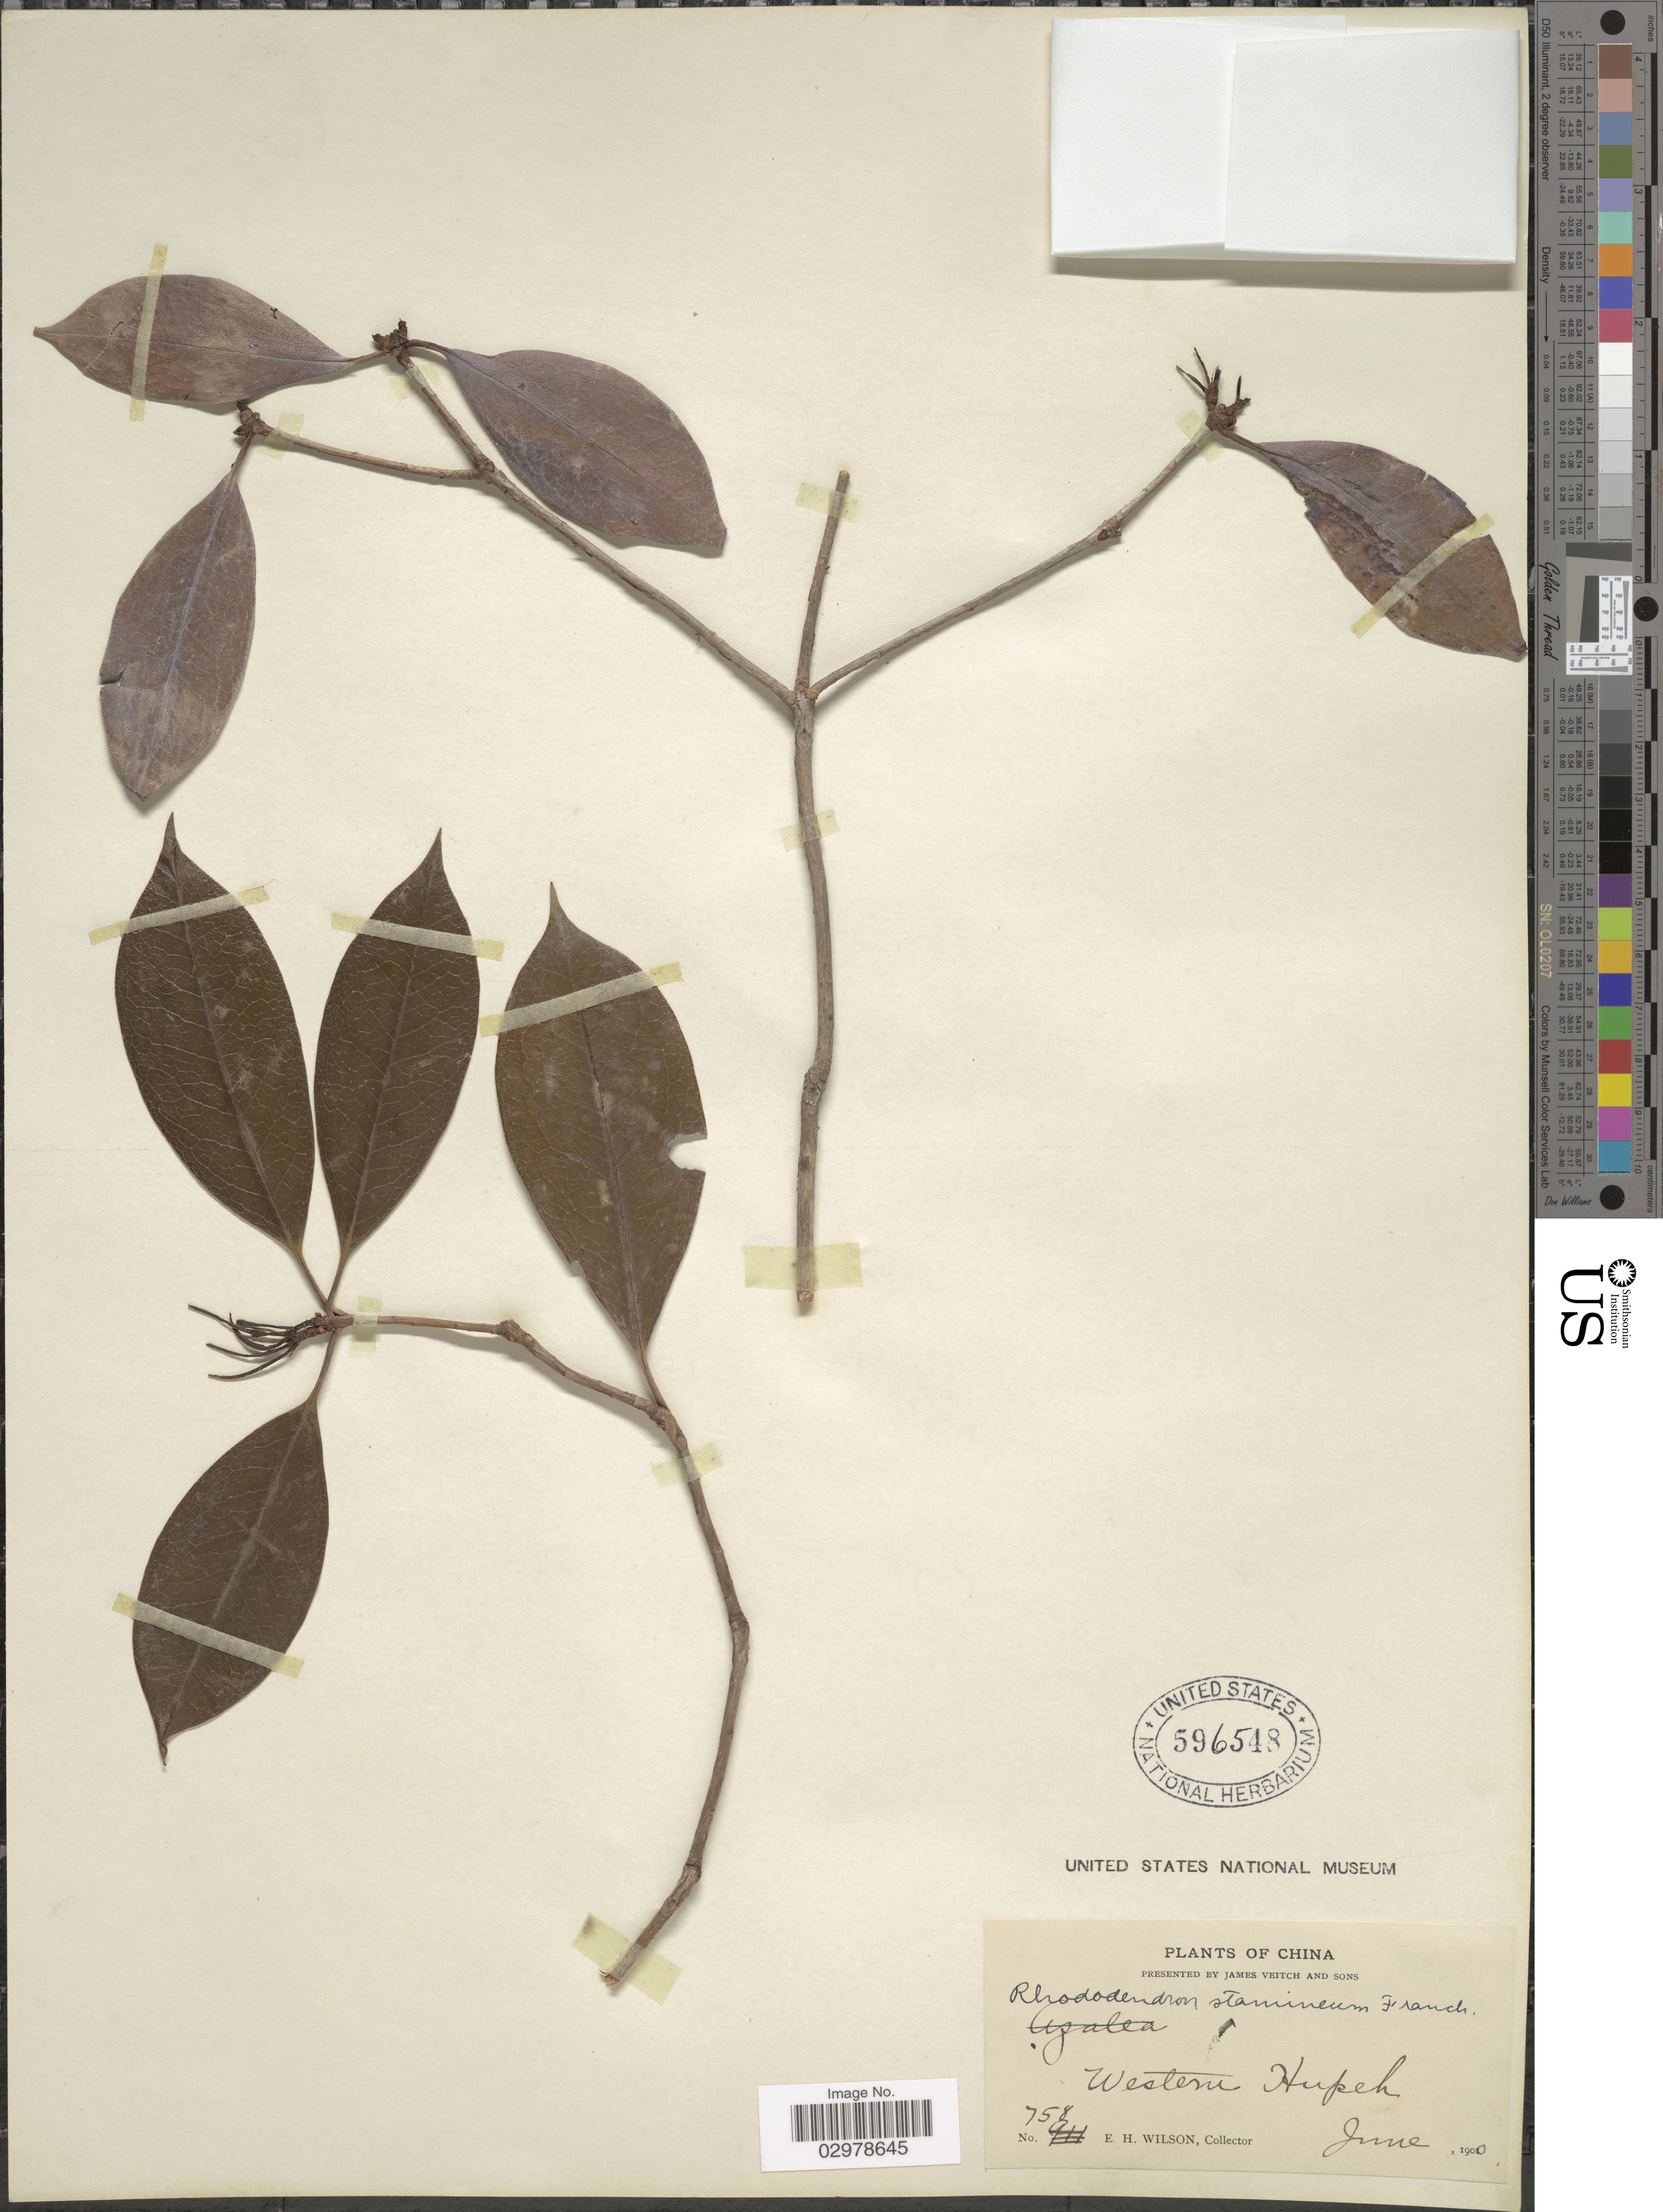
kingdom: Plantae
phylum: Tracheophyta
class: Magnoliopsida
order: Ericales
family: Ericaceae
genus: Rhododendron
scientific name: Rhododendron stamineum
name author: Franch.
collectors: E. Wilson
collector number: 758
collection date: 1900-06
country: China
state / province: Hubei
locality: Western Hupeh.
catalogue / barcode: US 596548